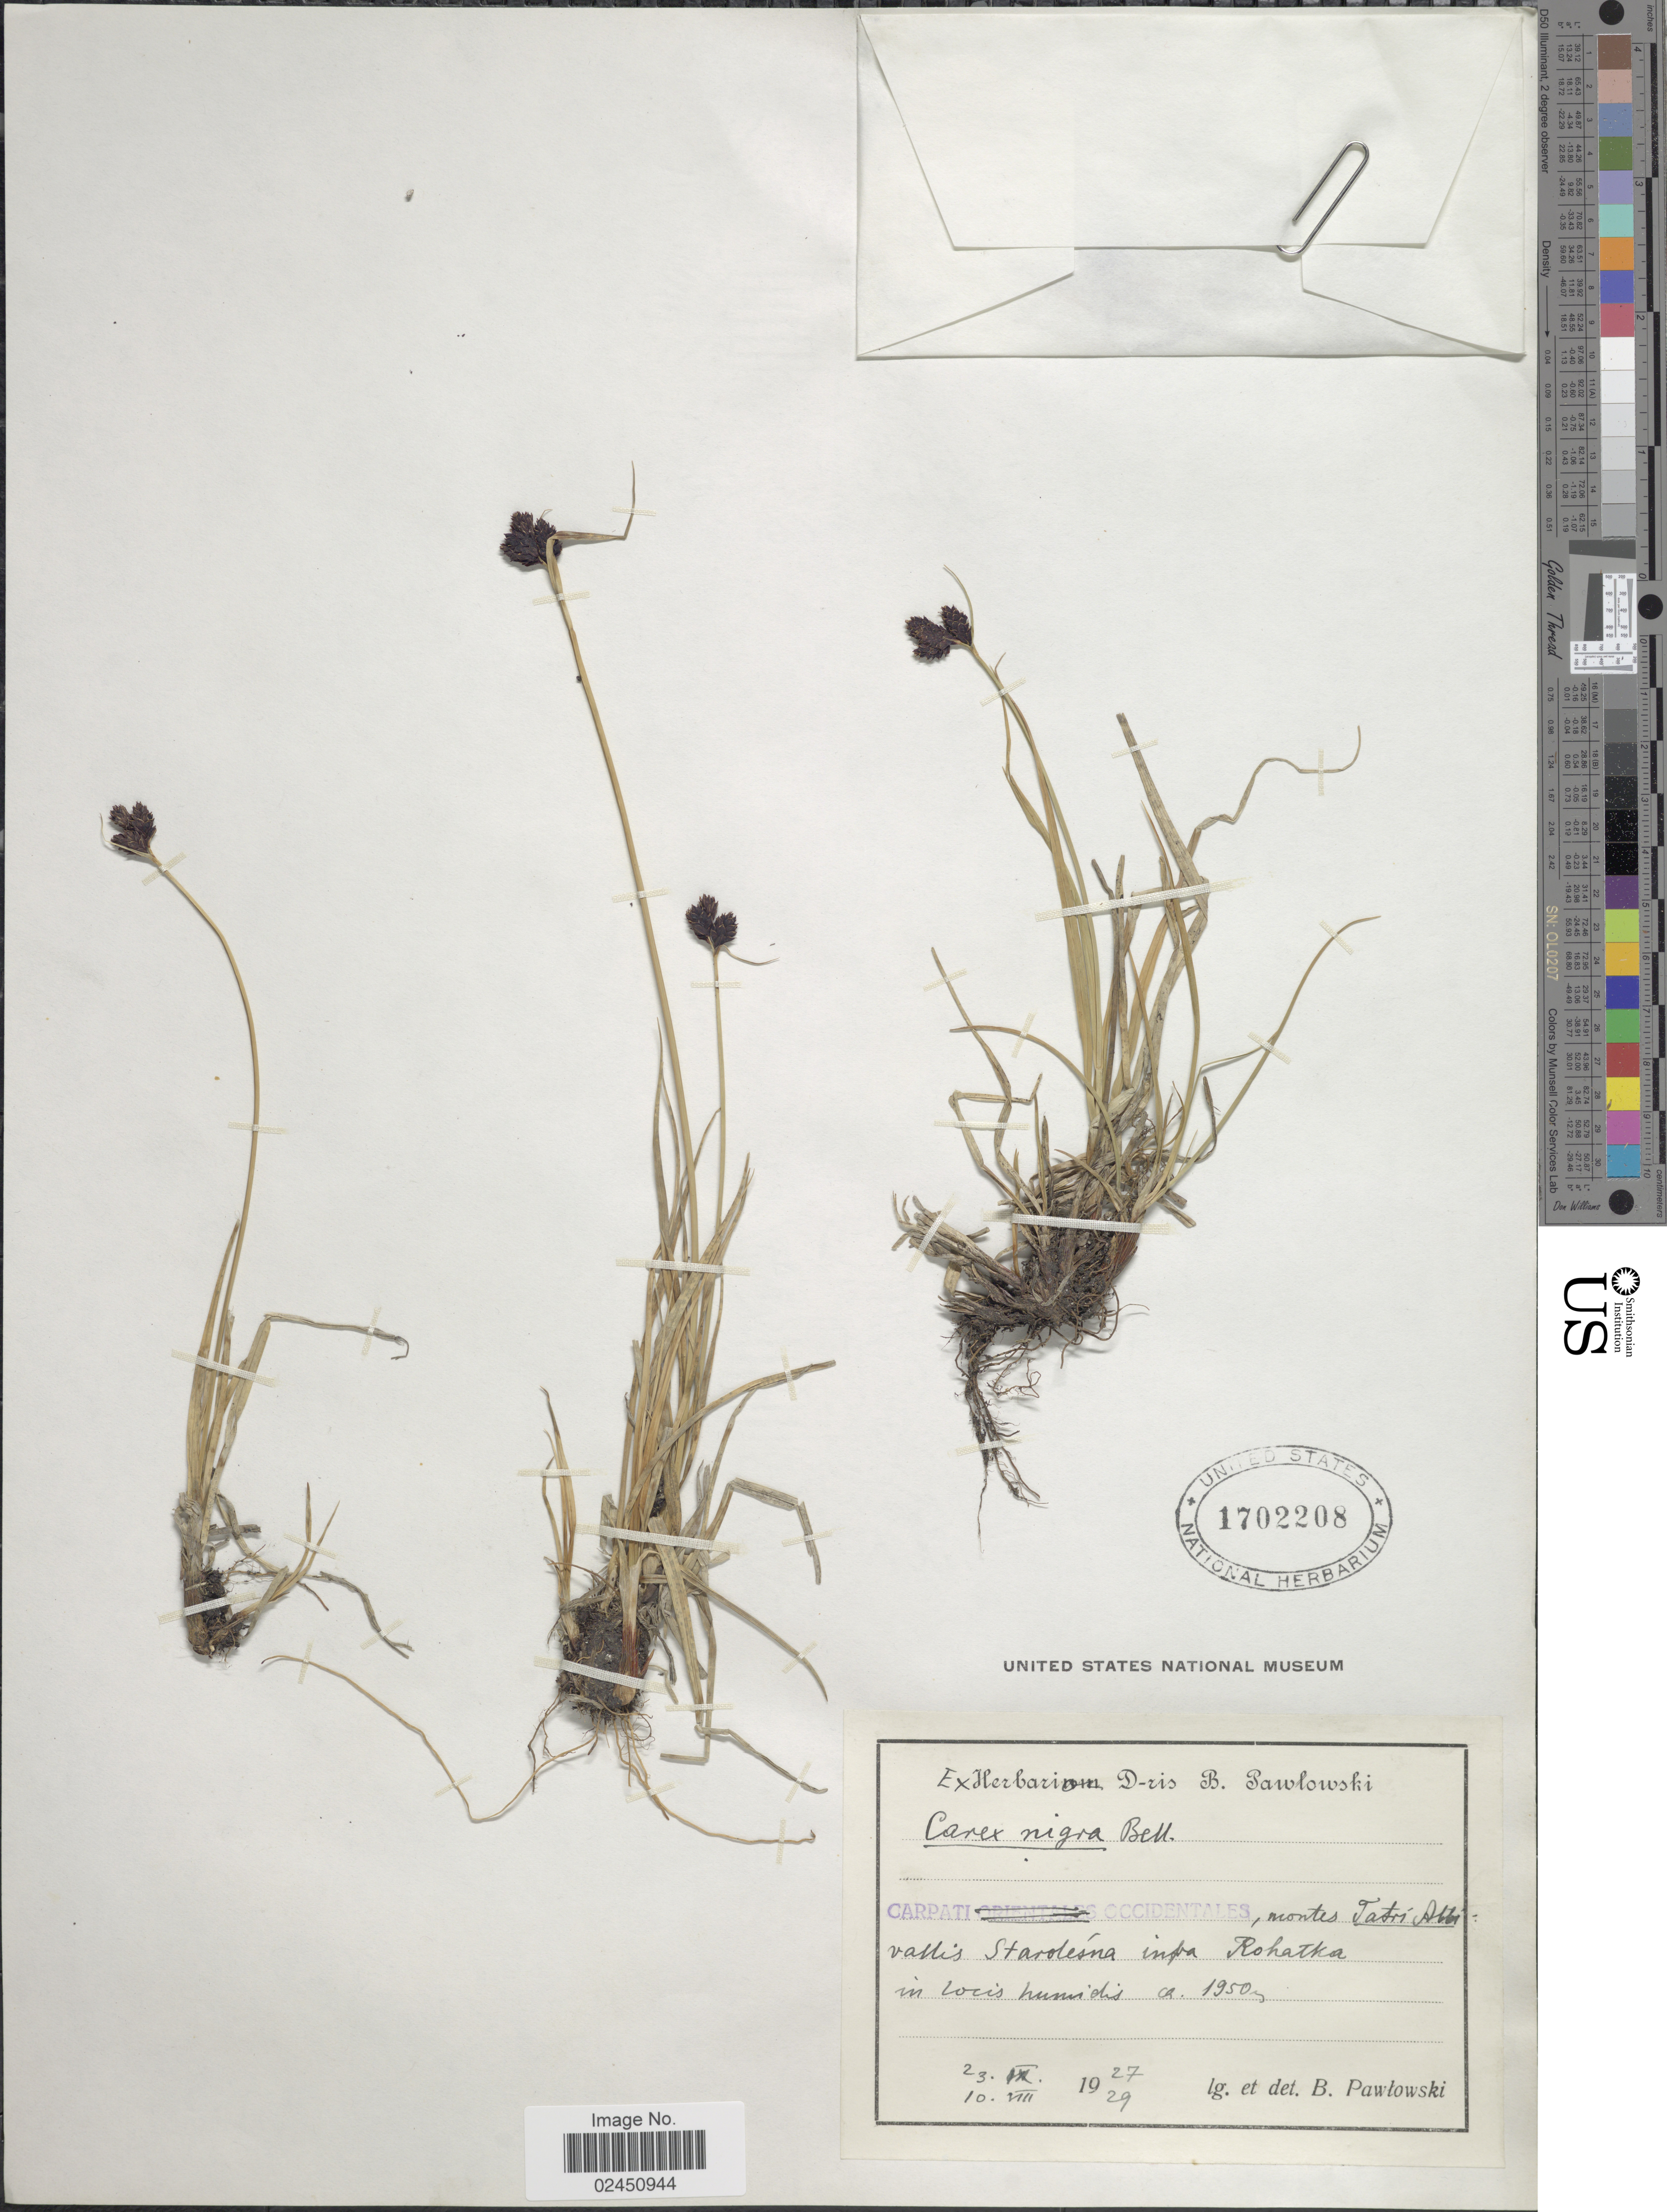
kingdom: Plantae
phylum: Tracheophyta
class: Liliopsida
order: Poales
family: Cyperaceae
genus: Carex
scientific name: Carex parviflora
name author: Host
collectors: B. Pawlowski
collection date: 1927-09-23/1929-08-10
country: Slovakia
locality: Carpati occidentales, montes Tatri Abbi vallis Starolesna infa Rohatka in locis humidis [interpreted]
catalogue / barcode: US 1702208